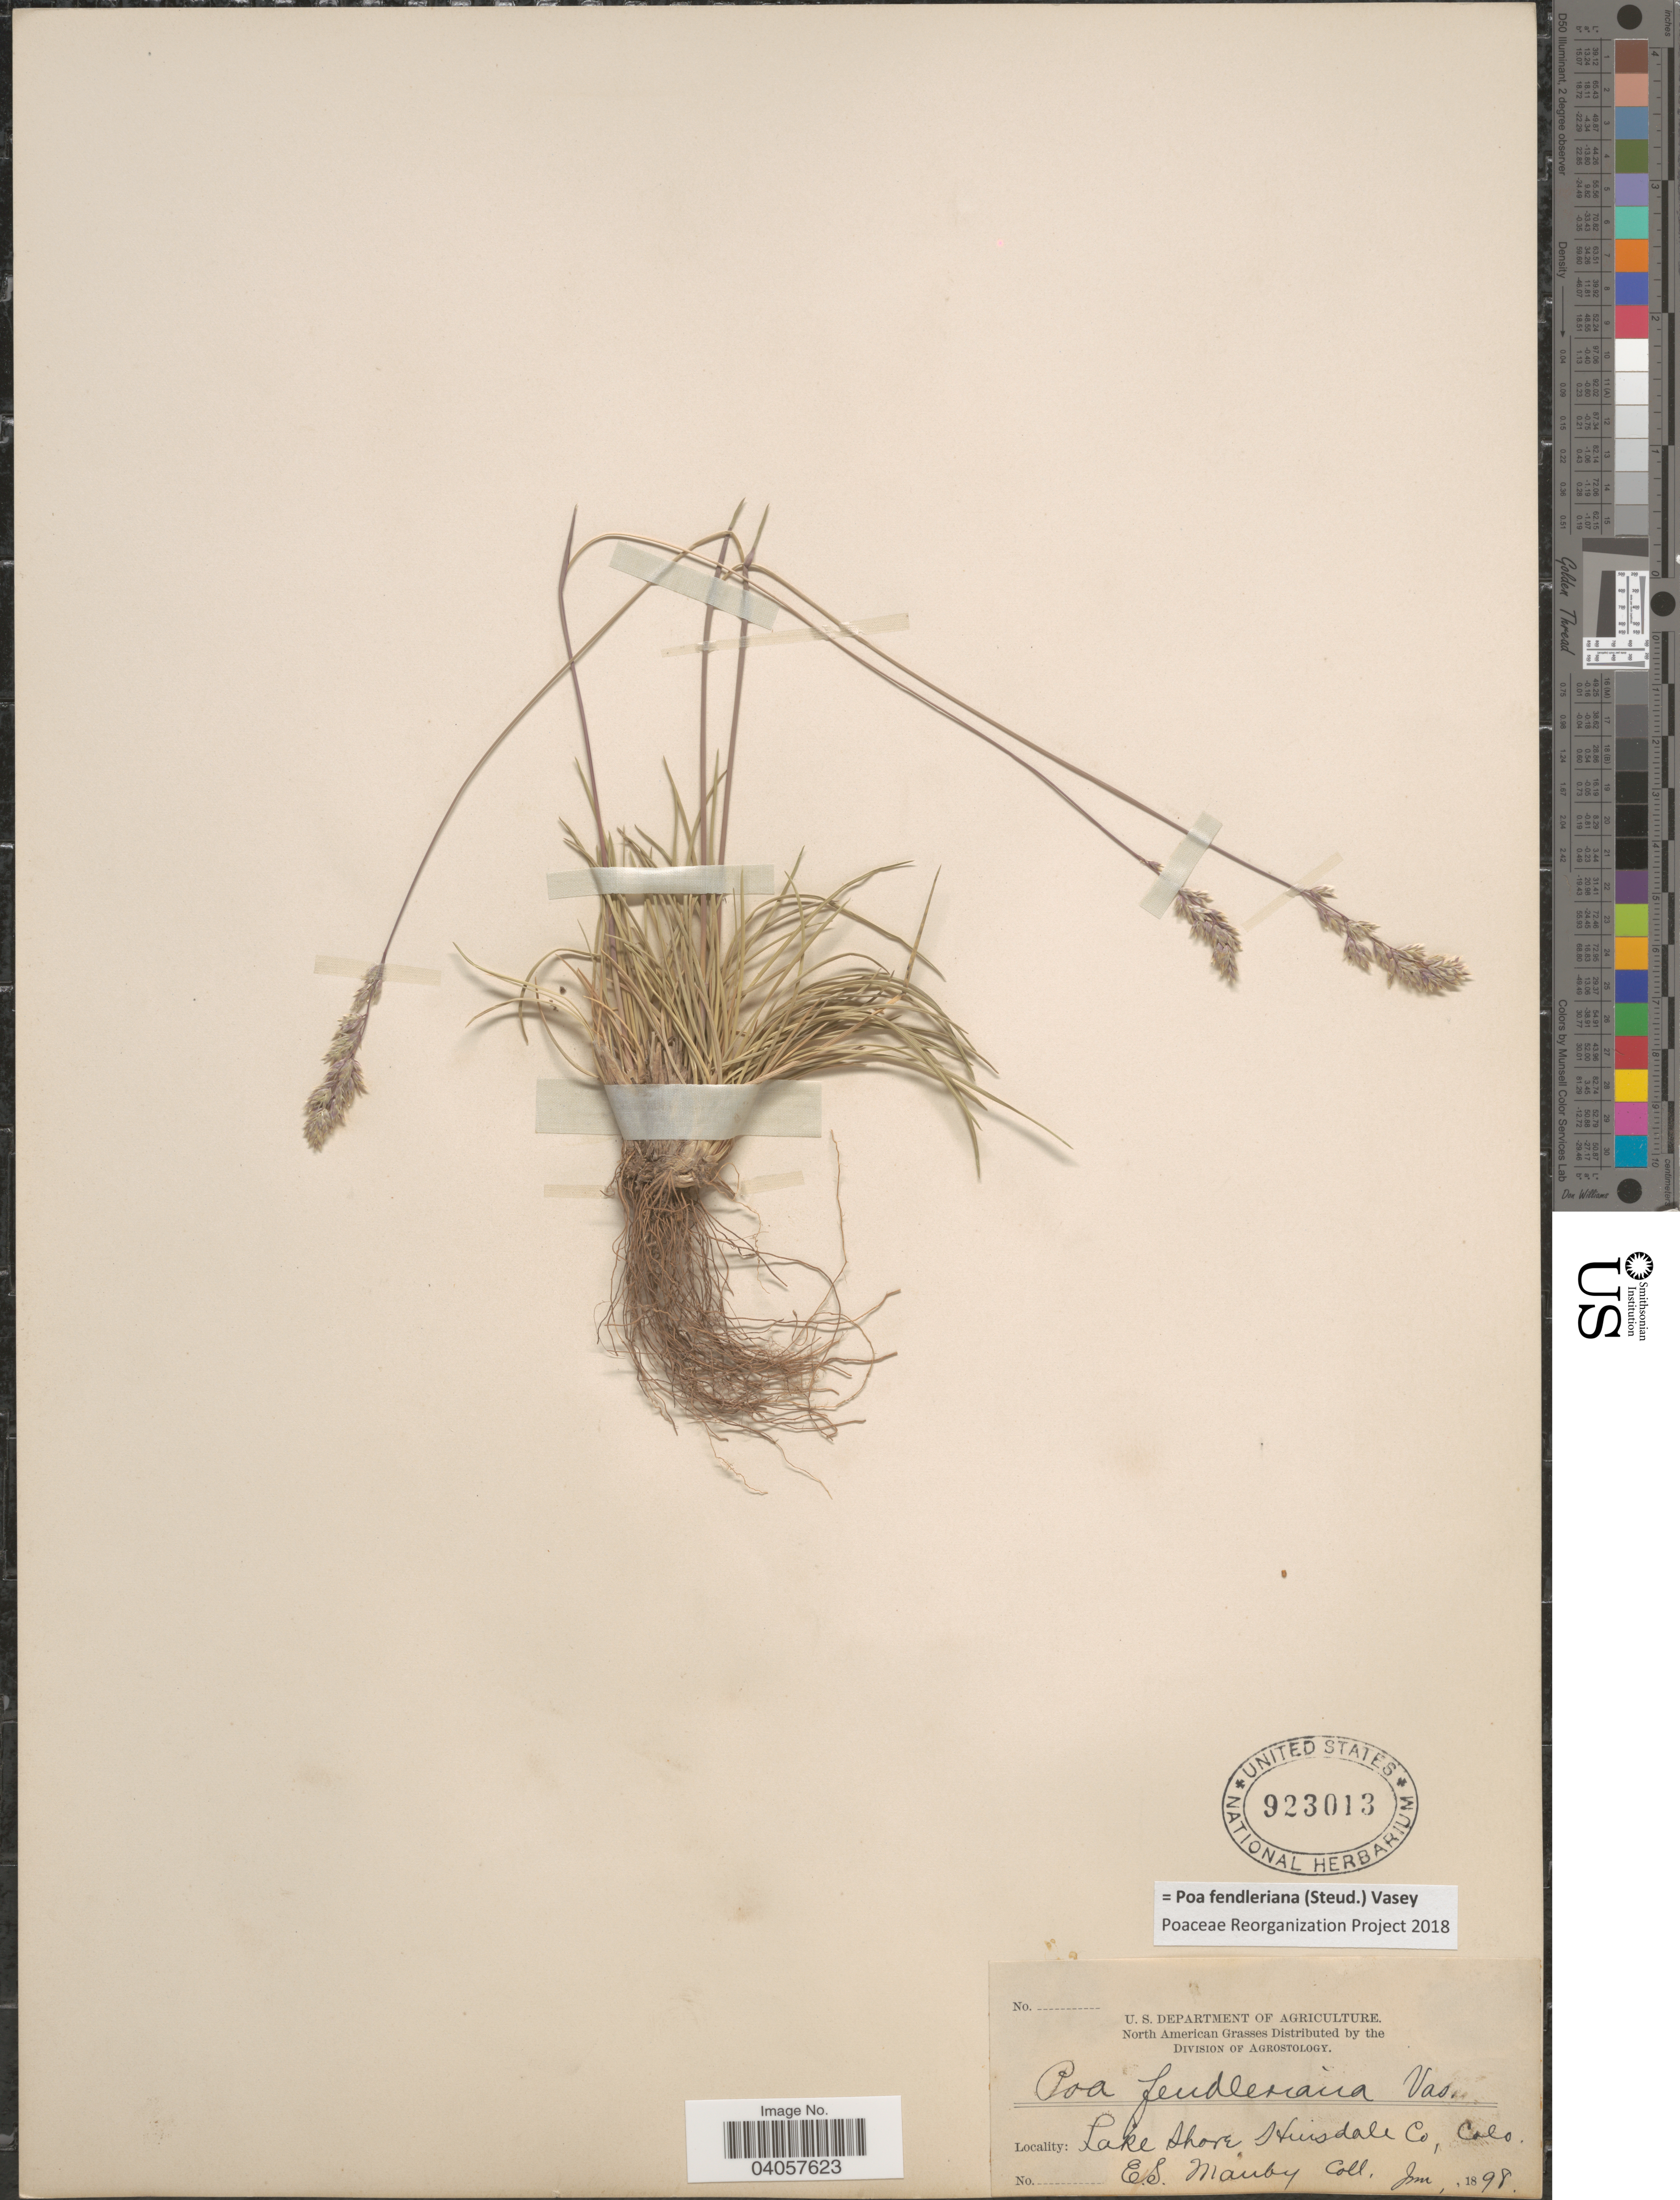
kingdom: Plantae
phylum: Tracheophyta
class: Liliopsida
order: Poales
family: Poaceae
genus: Poa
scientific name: Poa fendleriana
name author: (Steud.) Vasey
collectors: E. Manby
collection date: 1898-06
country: United States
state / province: Colorado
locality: Lake Shore, Hinsdale Co.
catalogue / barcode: US 923013